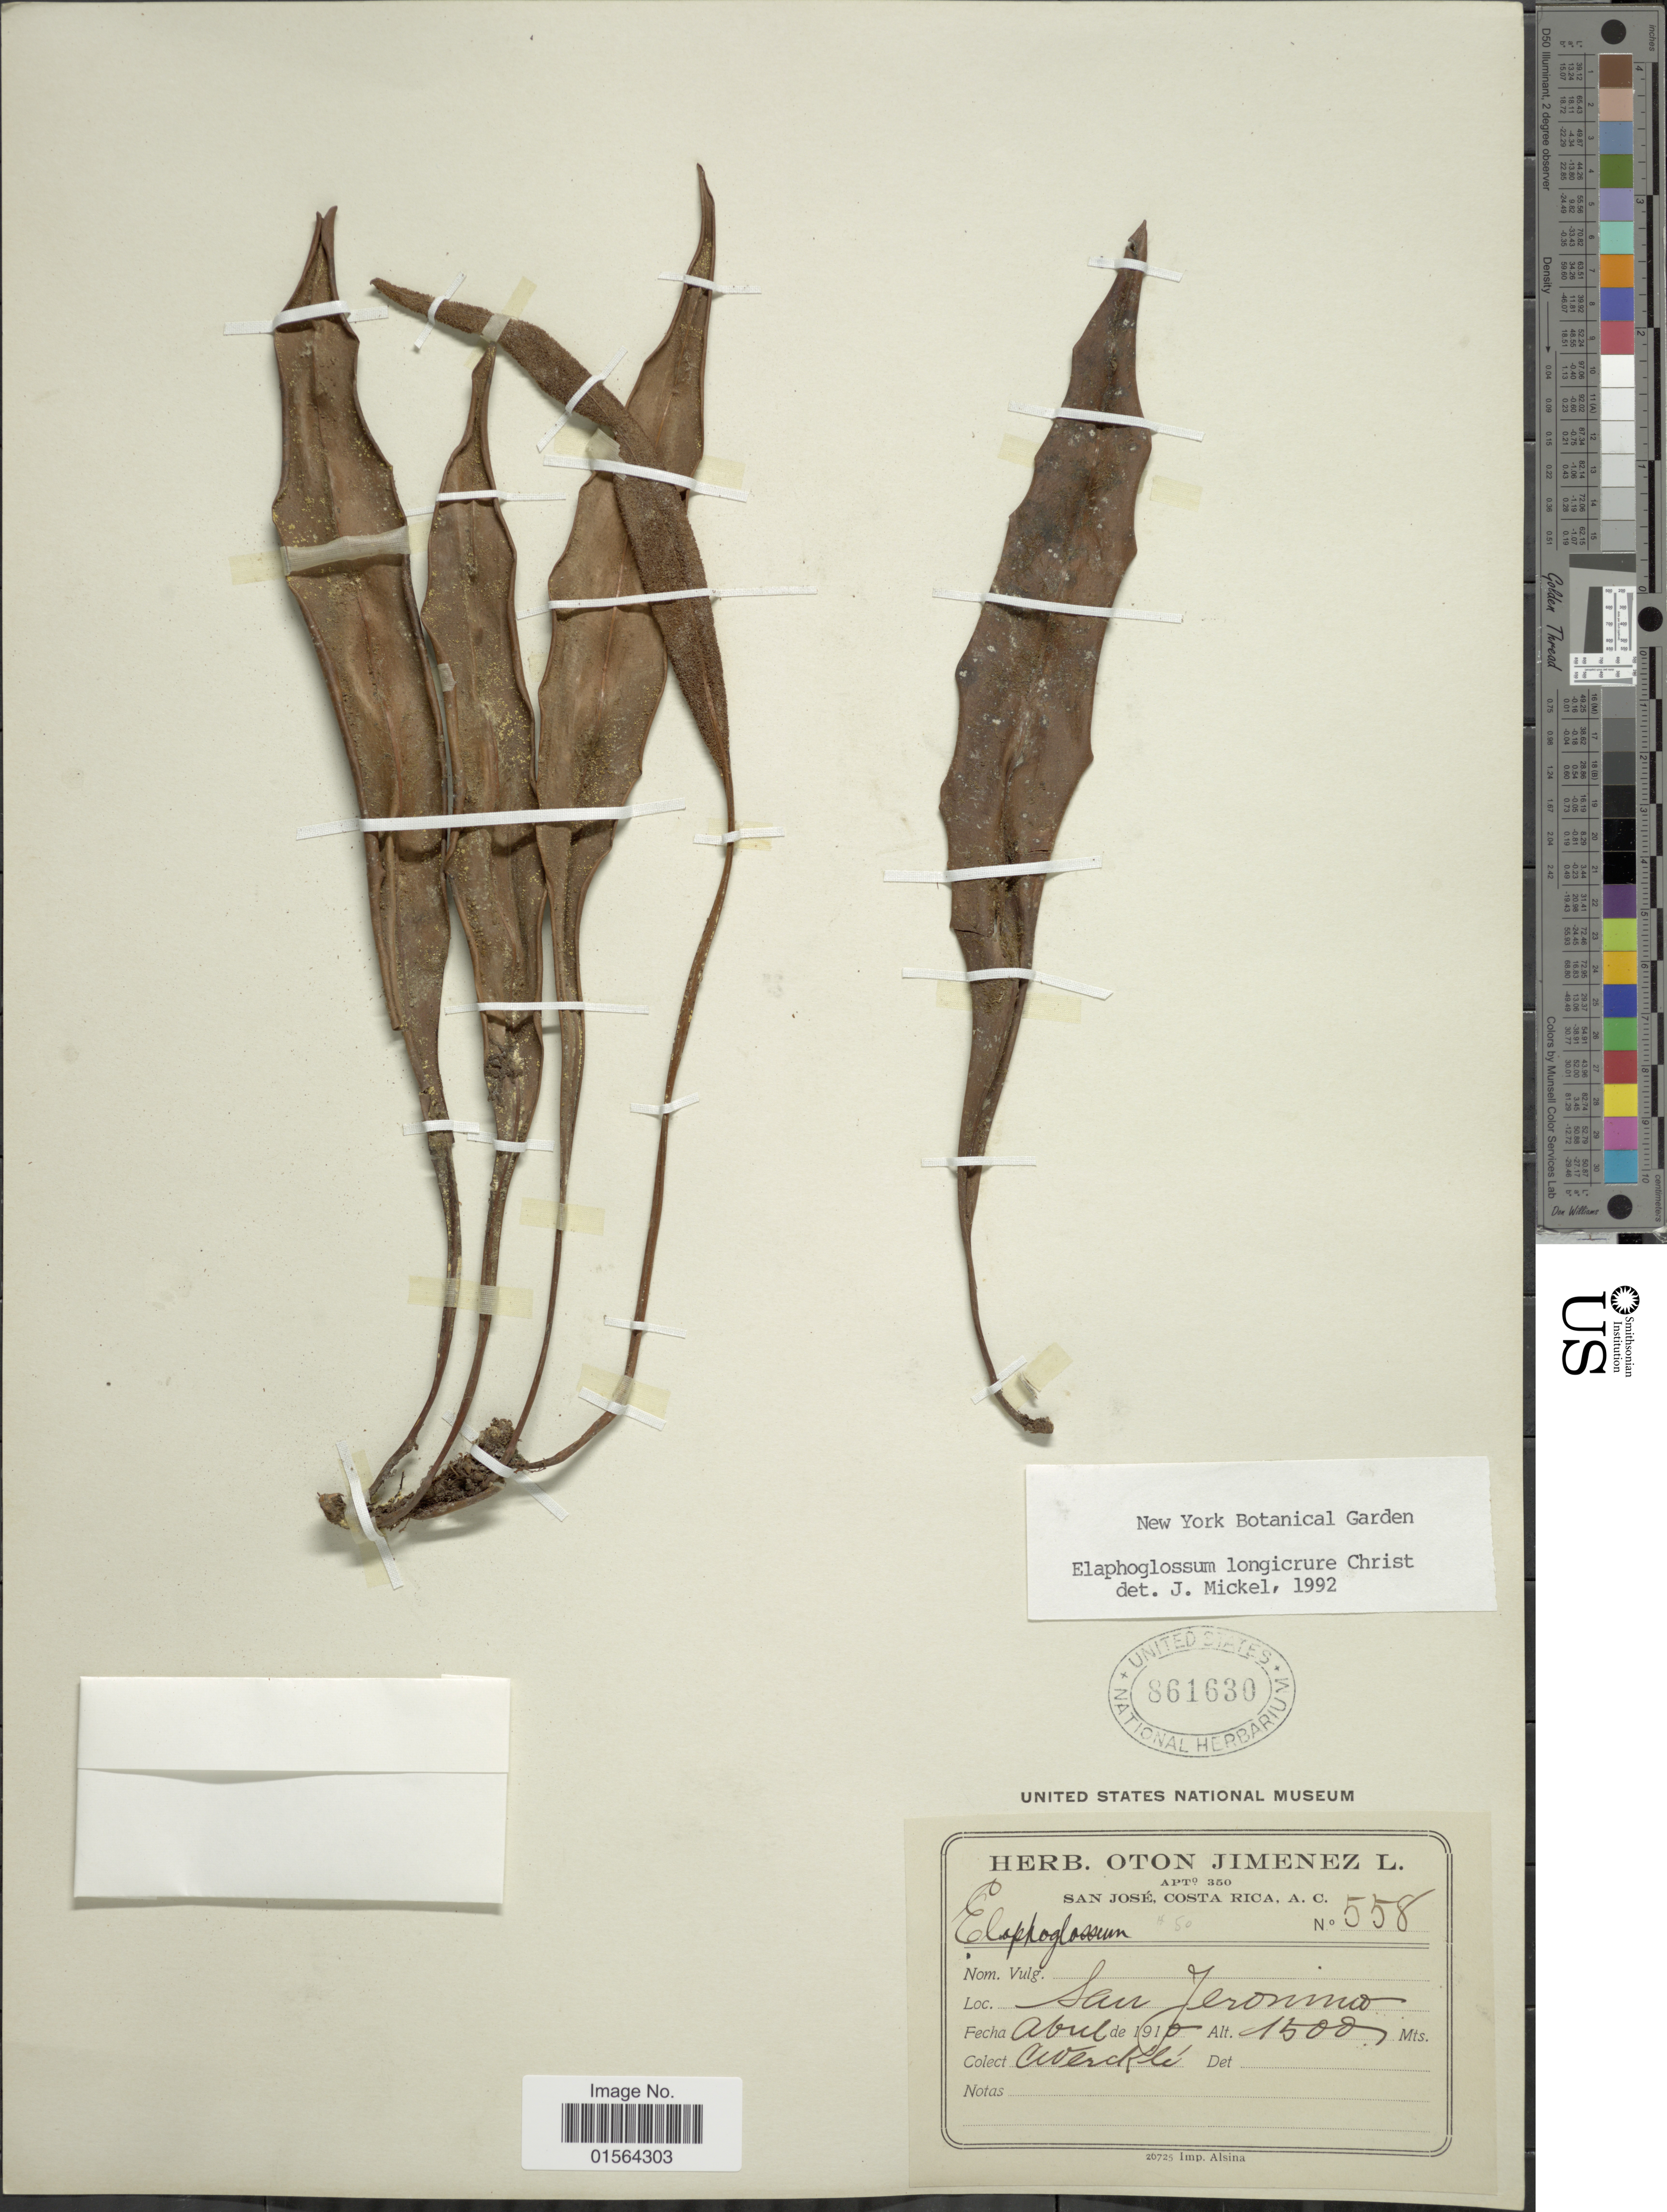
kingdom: Plantae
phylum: Tracheophyta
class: Polypodiopsida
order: Polypodiales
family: Dryopteridaceae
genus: Elaphoglossum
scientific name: Elaphoglossum longicrure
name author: Christ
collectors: C. Wercklé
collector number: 558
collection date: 1910-04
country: Costa Rica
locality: San Jeronimo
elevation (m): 1500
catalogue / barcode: US 861630